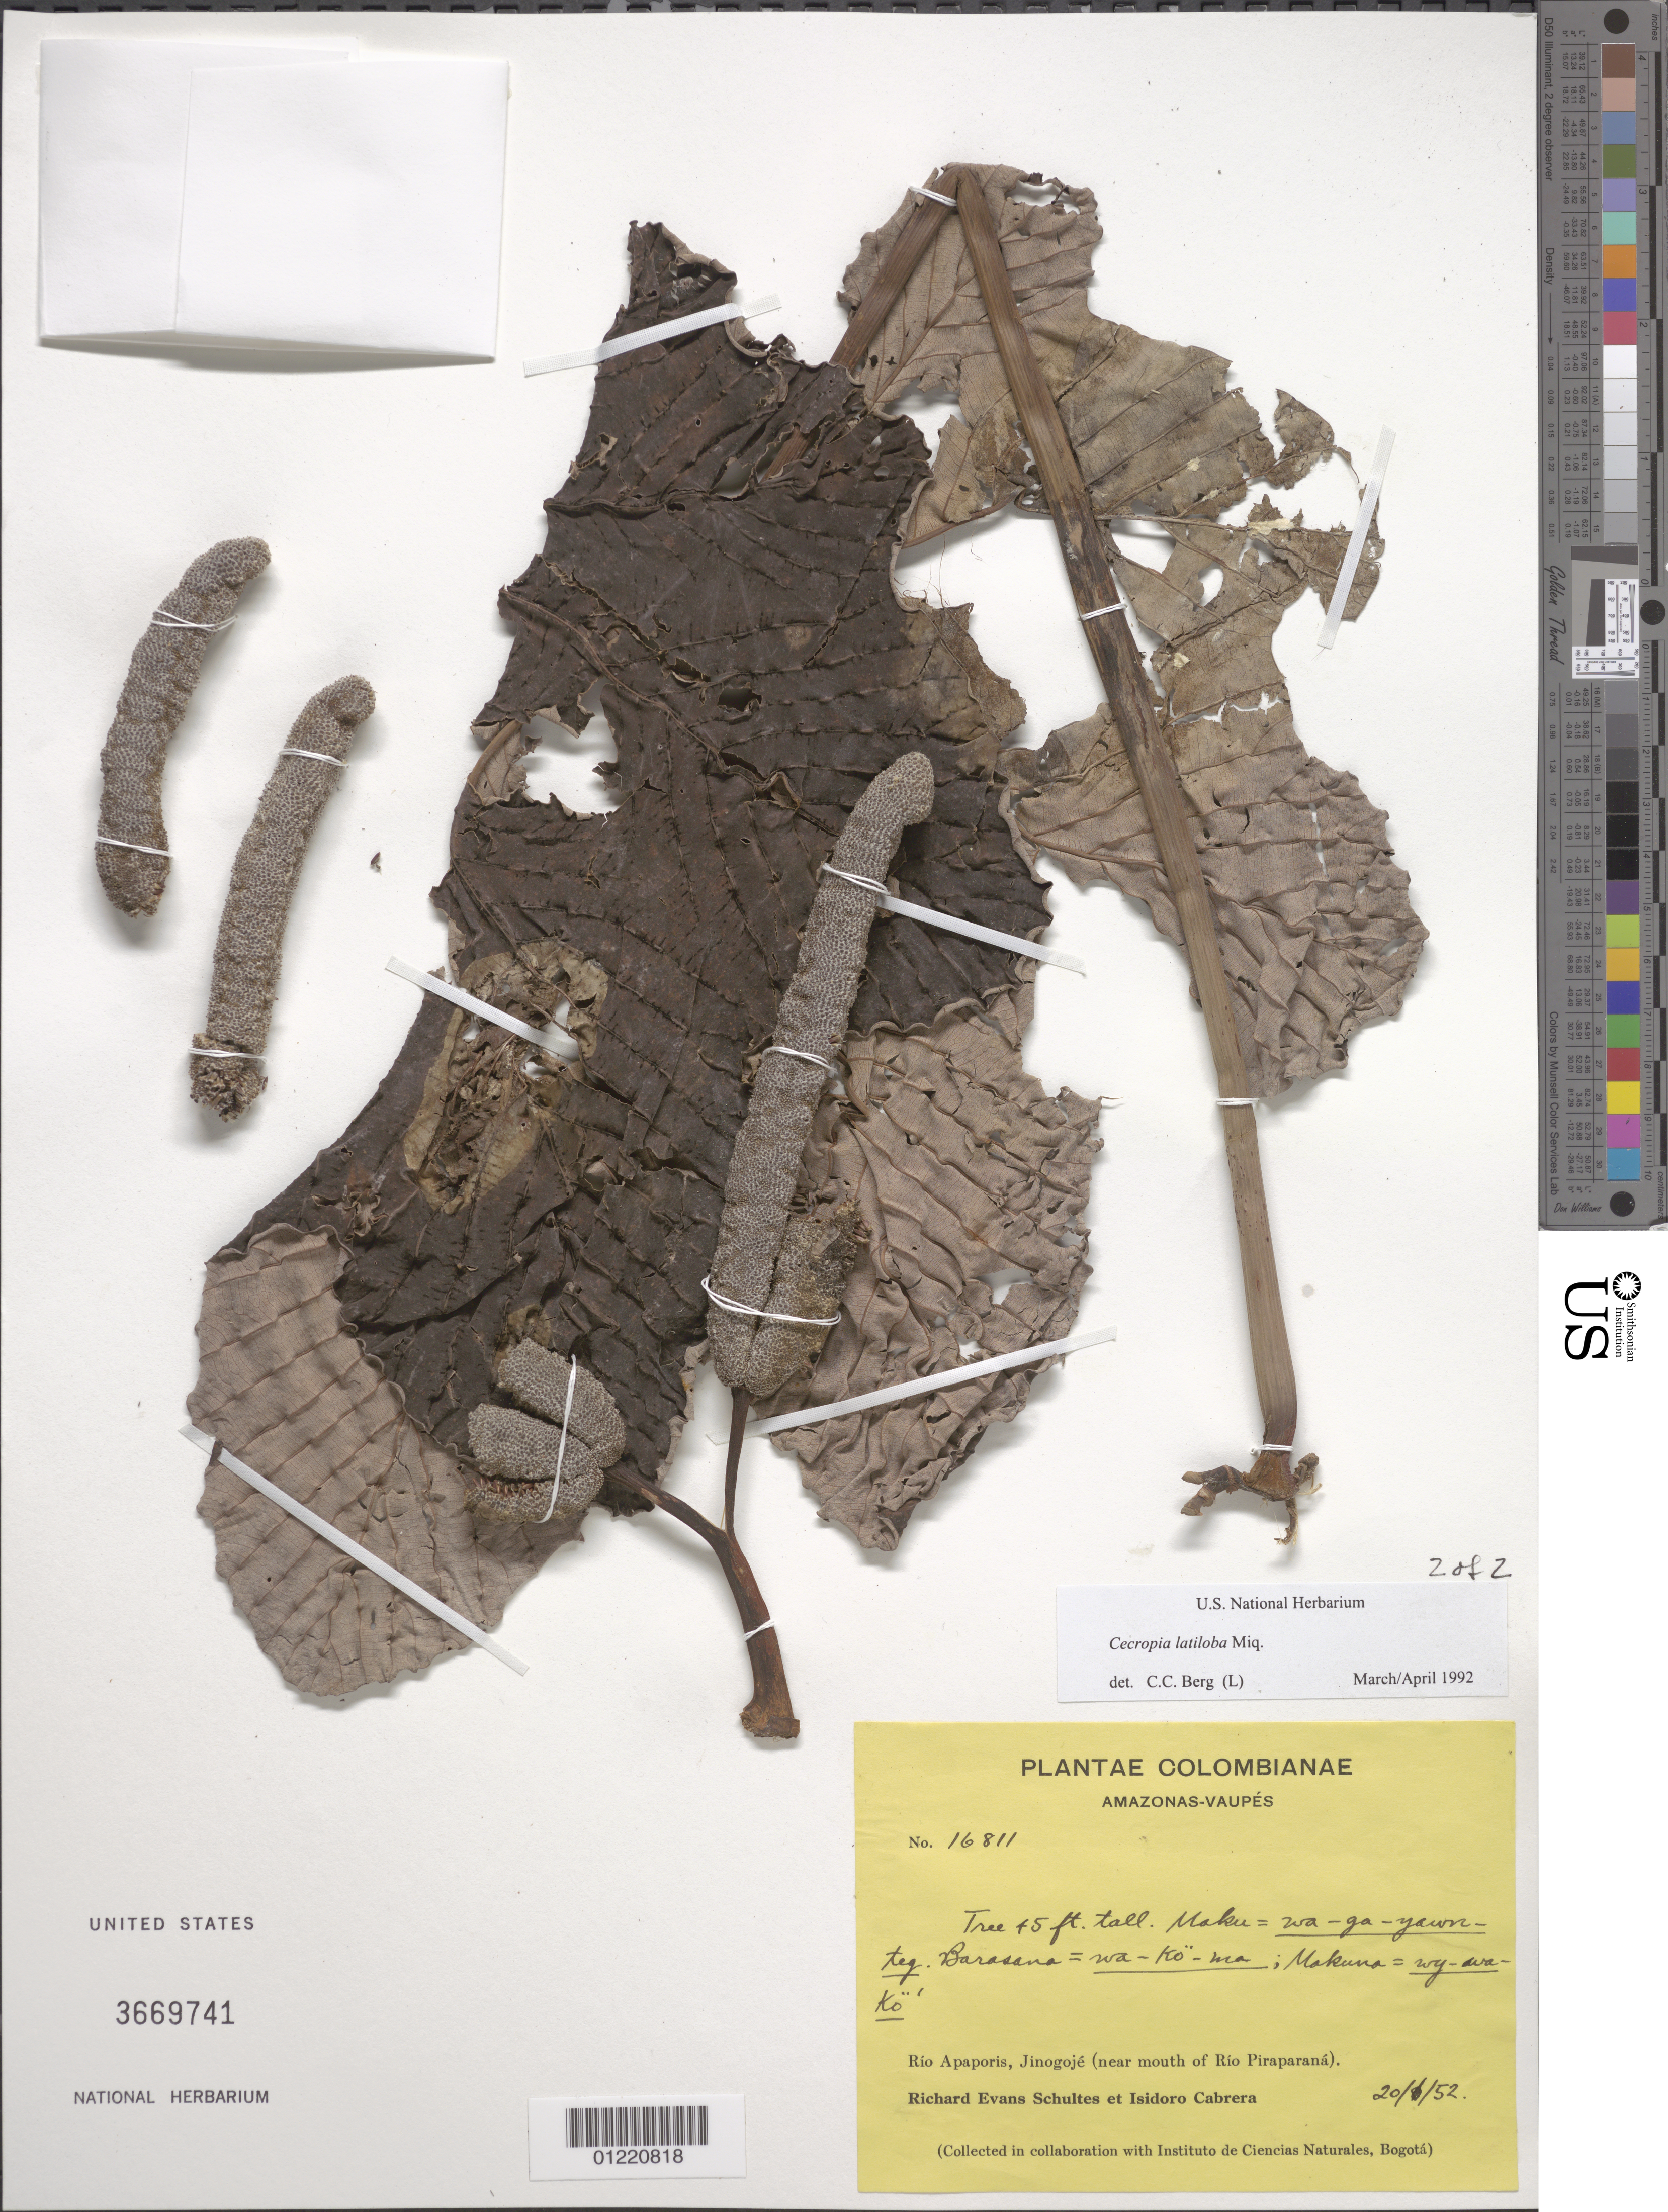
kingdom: Plantae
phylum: Tracheophyta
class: Magnoliopsida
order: Rosales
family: Urticaceae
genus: Cecropia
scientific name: Cecropia latiloba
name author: Miq.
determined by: Berg, C. C.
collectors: R. E. Schultes & I. Cabrera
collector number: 16811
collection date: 1952-01-20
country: Colombia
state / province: Vaupés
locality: Rio Apaporis: Jinogojé (near mouth of Río Piraparaná).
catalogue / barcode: US 3669741